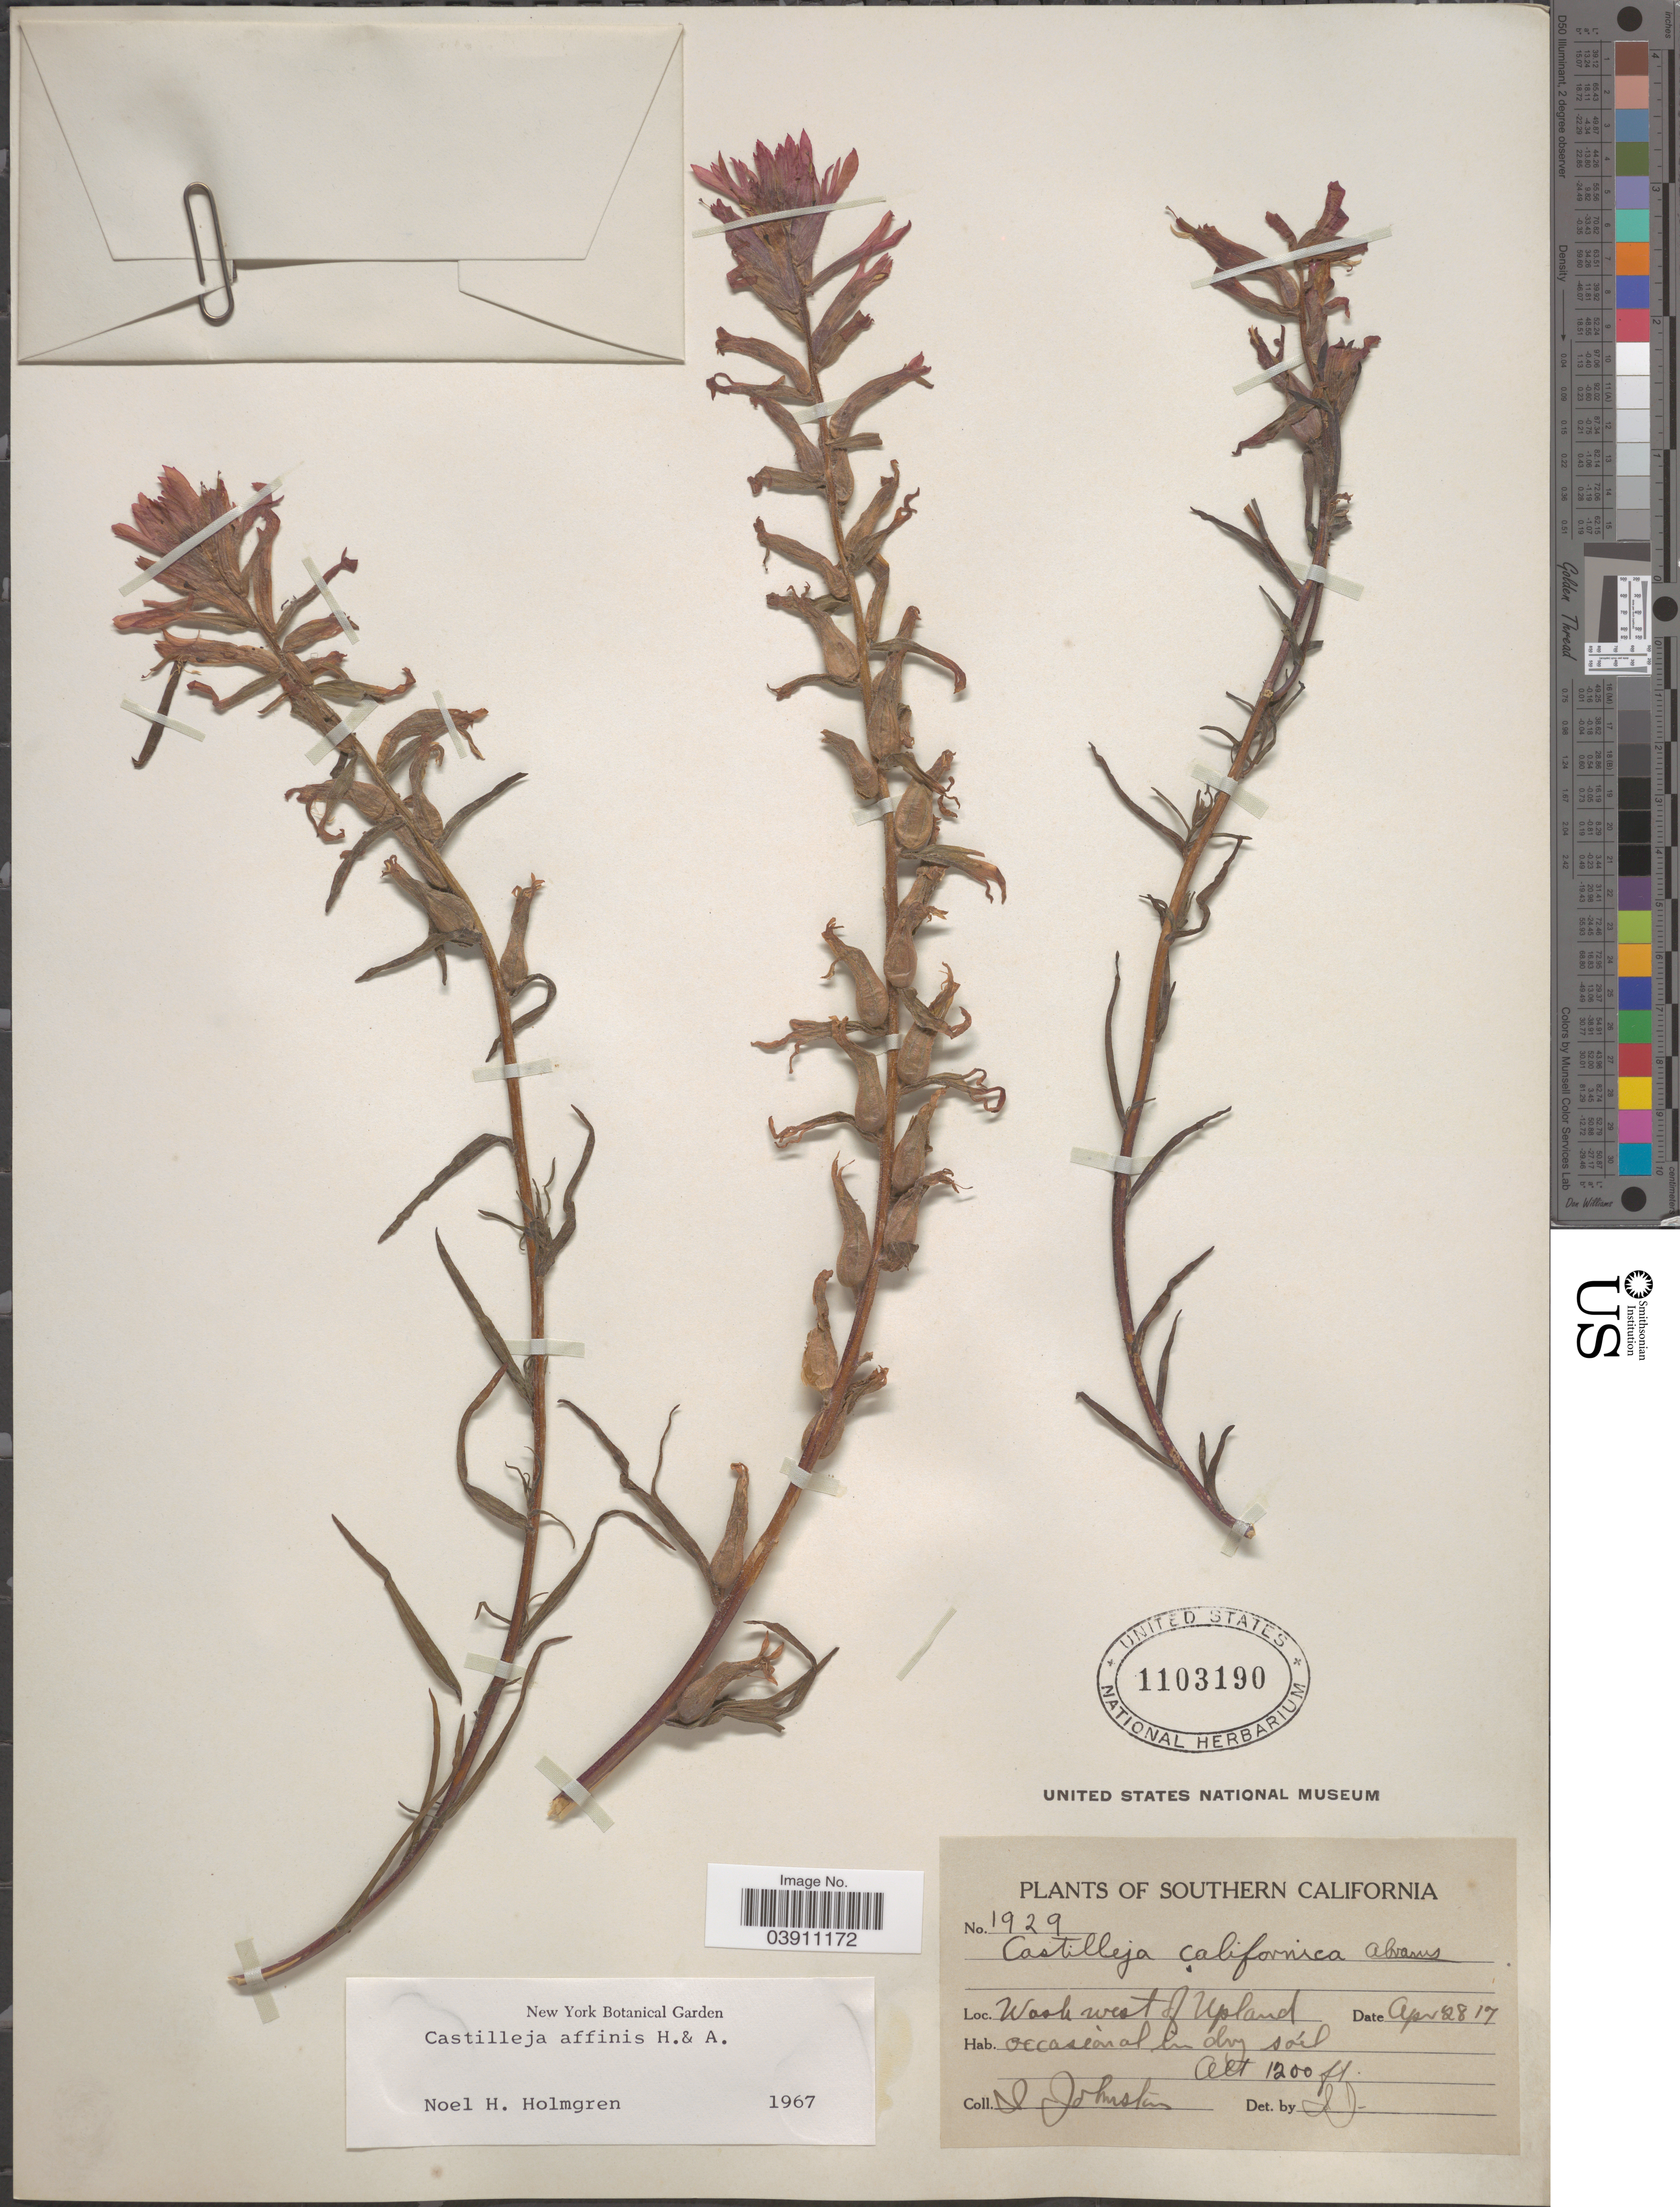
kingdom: Plantae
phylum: Tracheophyta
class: Magnoliopsida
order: Lamiales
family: Orobanchaceae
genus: Castilleja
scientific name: Castilleja affinis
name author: Hook. & Arn.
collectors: J. Johnston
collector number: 1929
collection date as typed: Transcribed d/m/y: 28/4/17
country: United States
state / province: California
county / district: San Bernardino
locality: Southern California. Wash west of Upland.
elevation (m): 366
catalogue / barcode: US 1103190